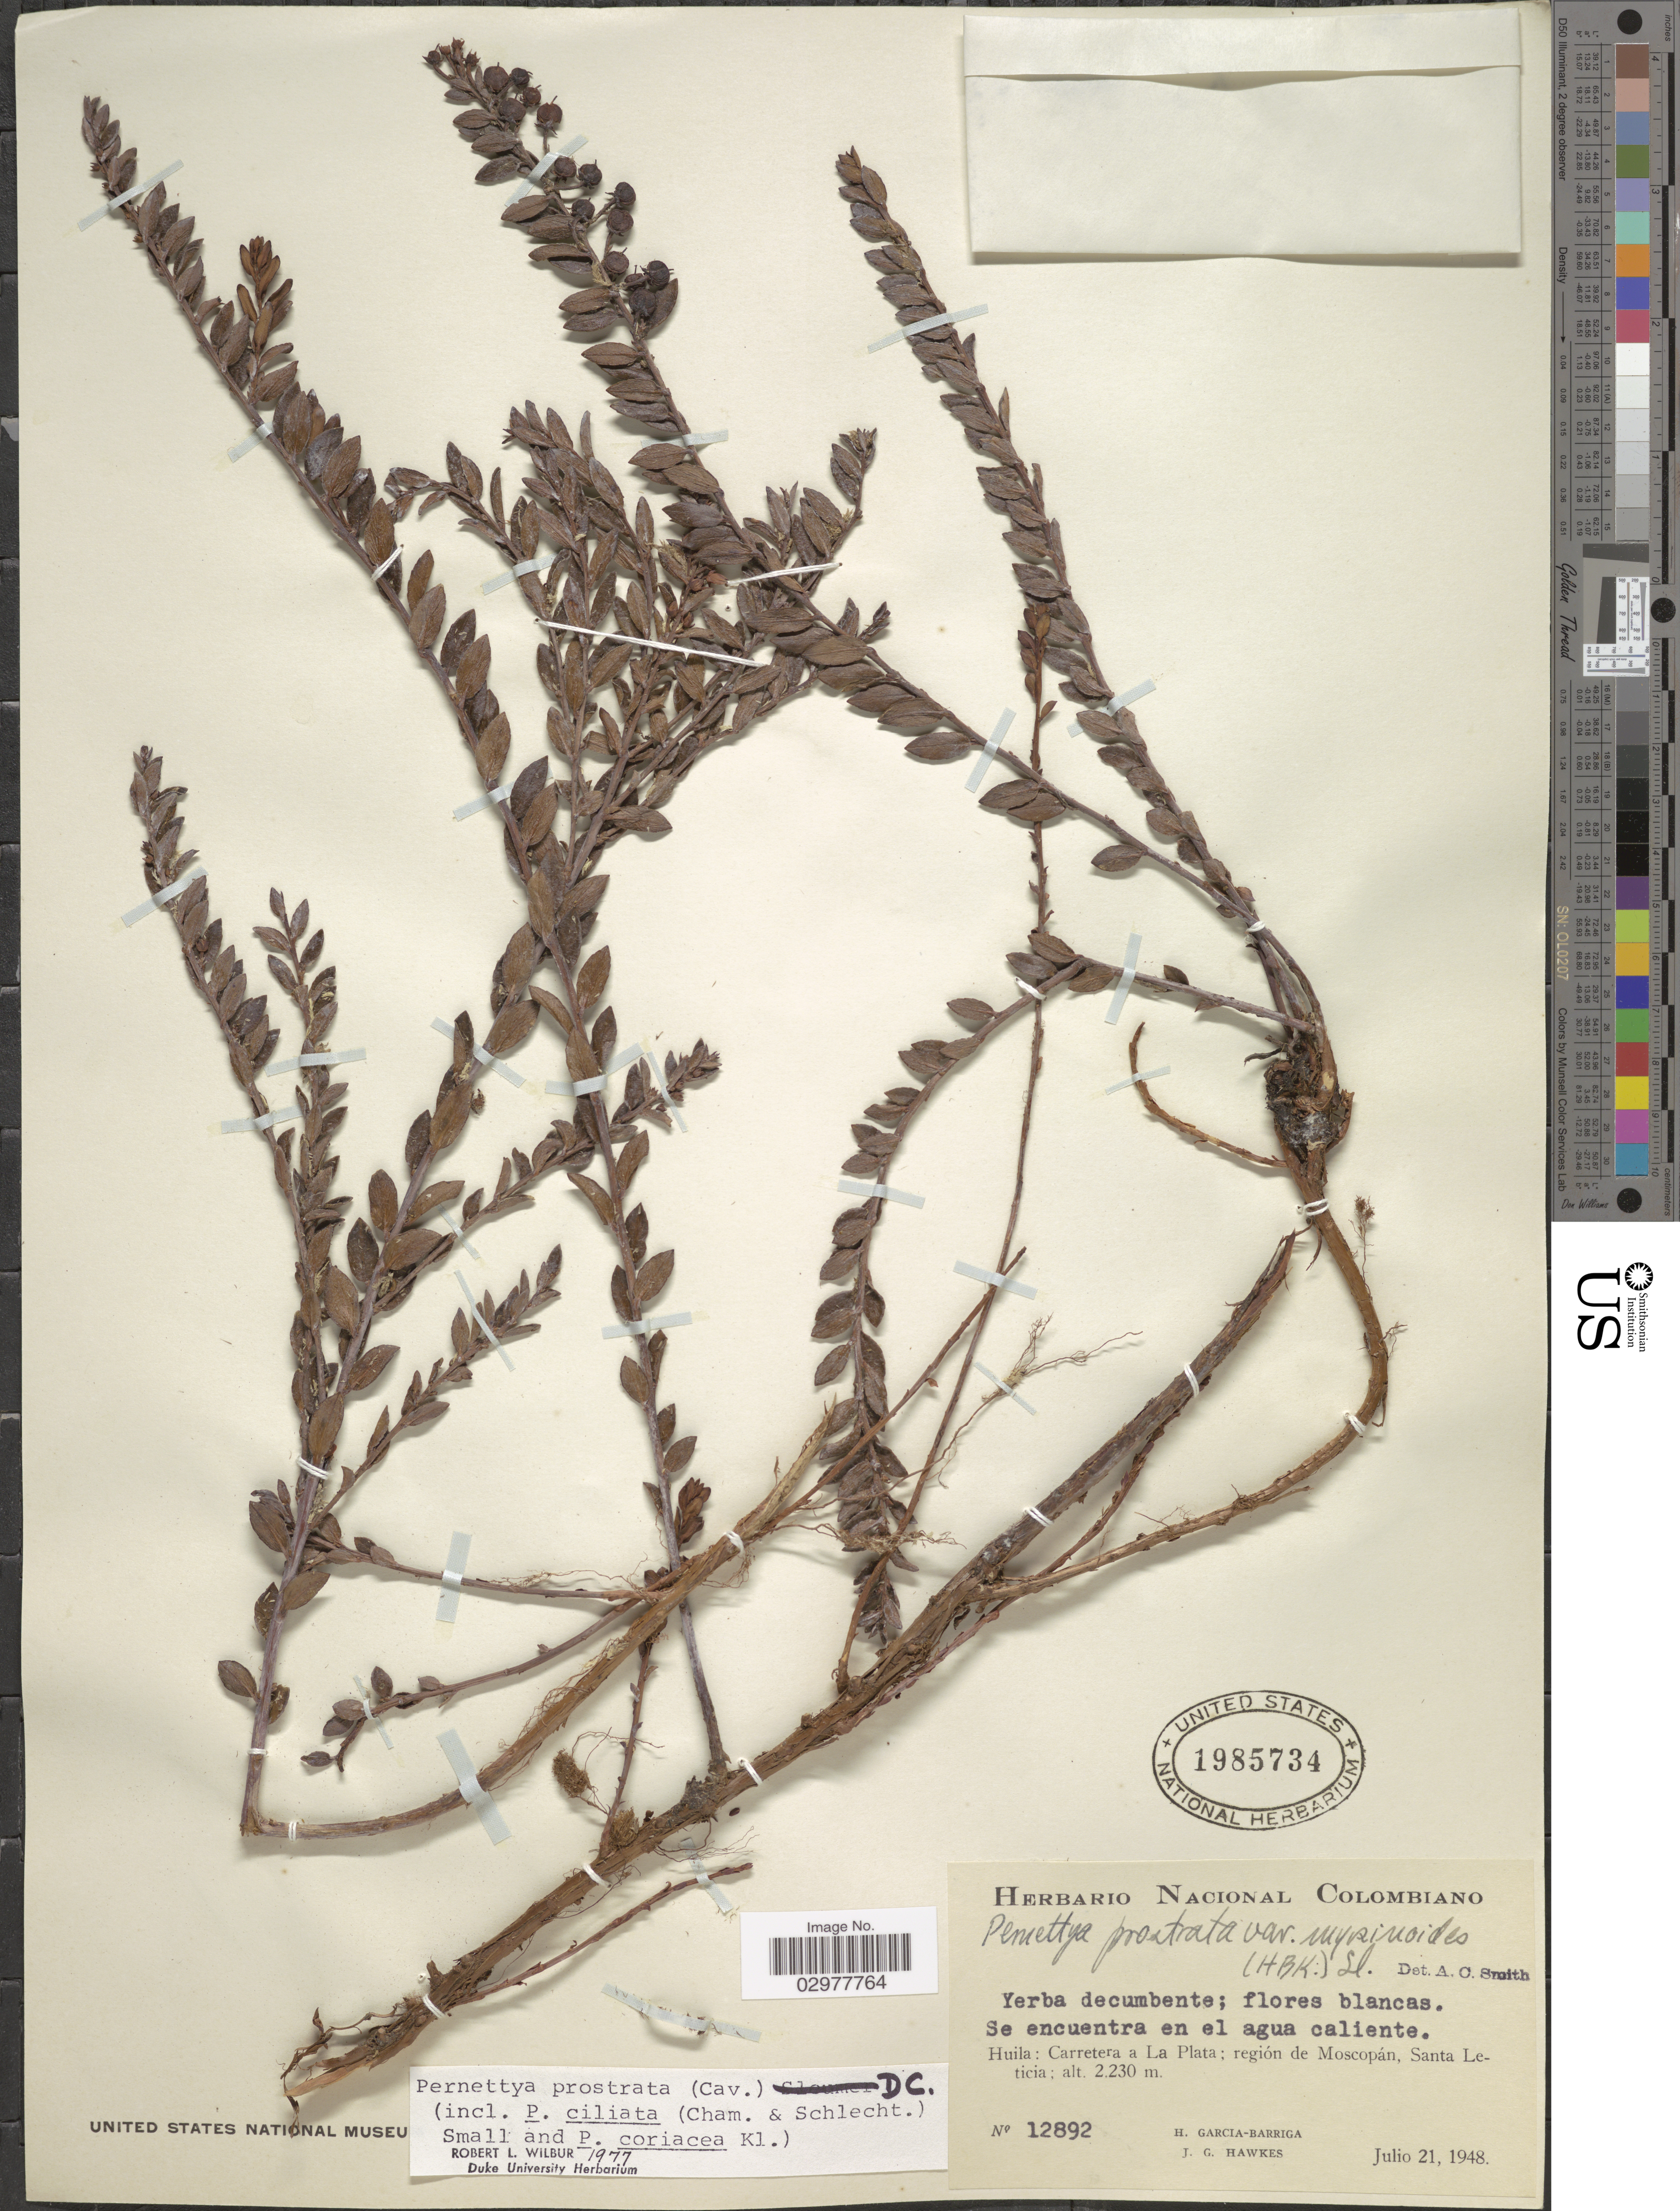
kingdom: Plantae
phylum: Tracheophyta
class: Magnoliopsida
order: Ericales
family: Ericaceae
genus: Pernettya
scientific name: Pernettya prostrata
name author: (Cav.) DC.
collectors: H. García Barriga & J. Hawkes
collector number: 12892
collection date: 1948-07-21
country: Colombia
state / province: Huila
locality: Carretera a La Plata; región de Moscopán, Santa Leticia.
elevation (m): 2230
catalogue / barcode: US 1985734